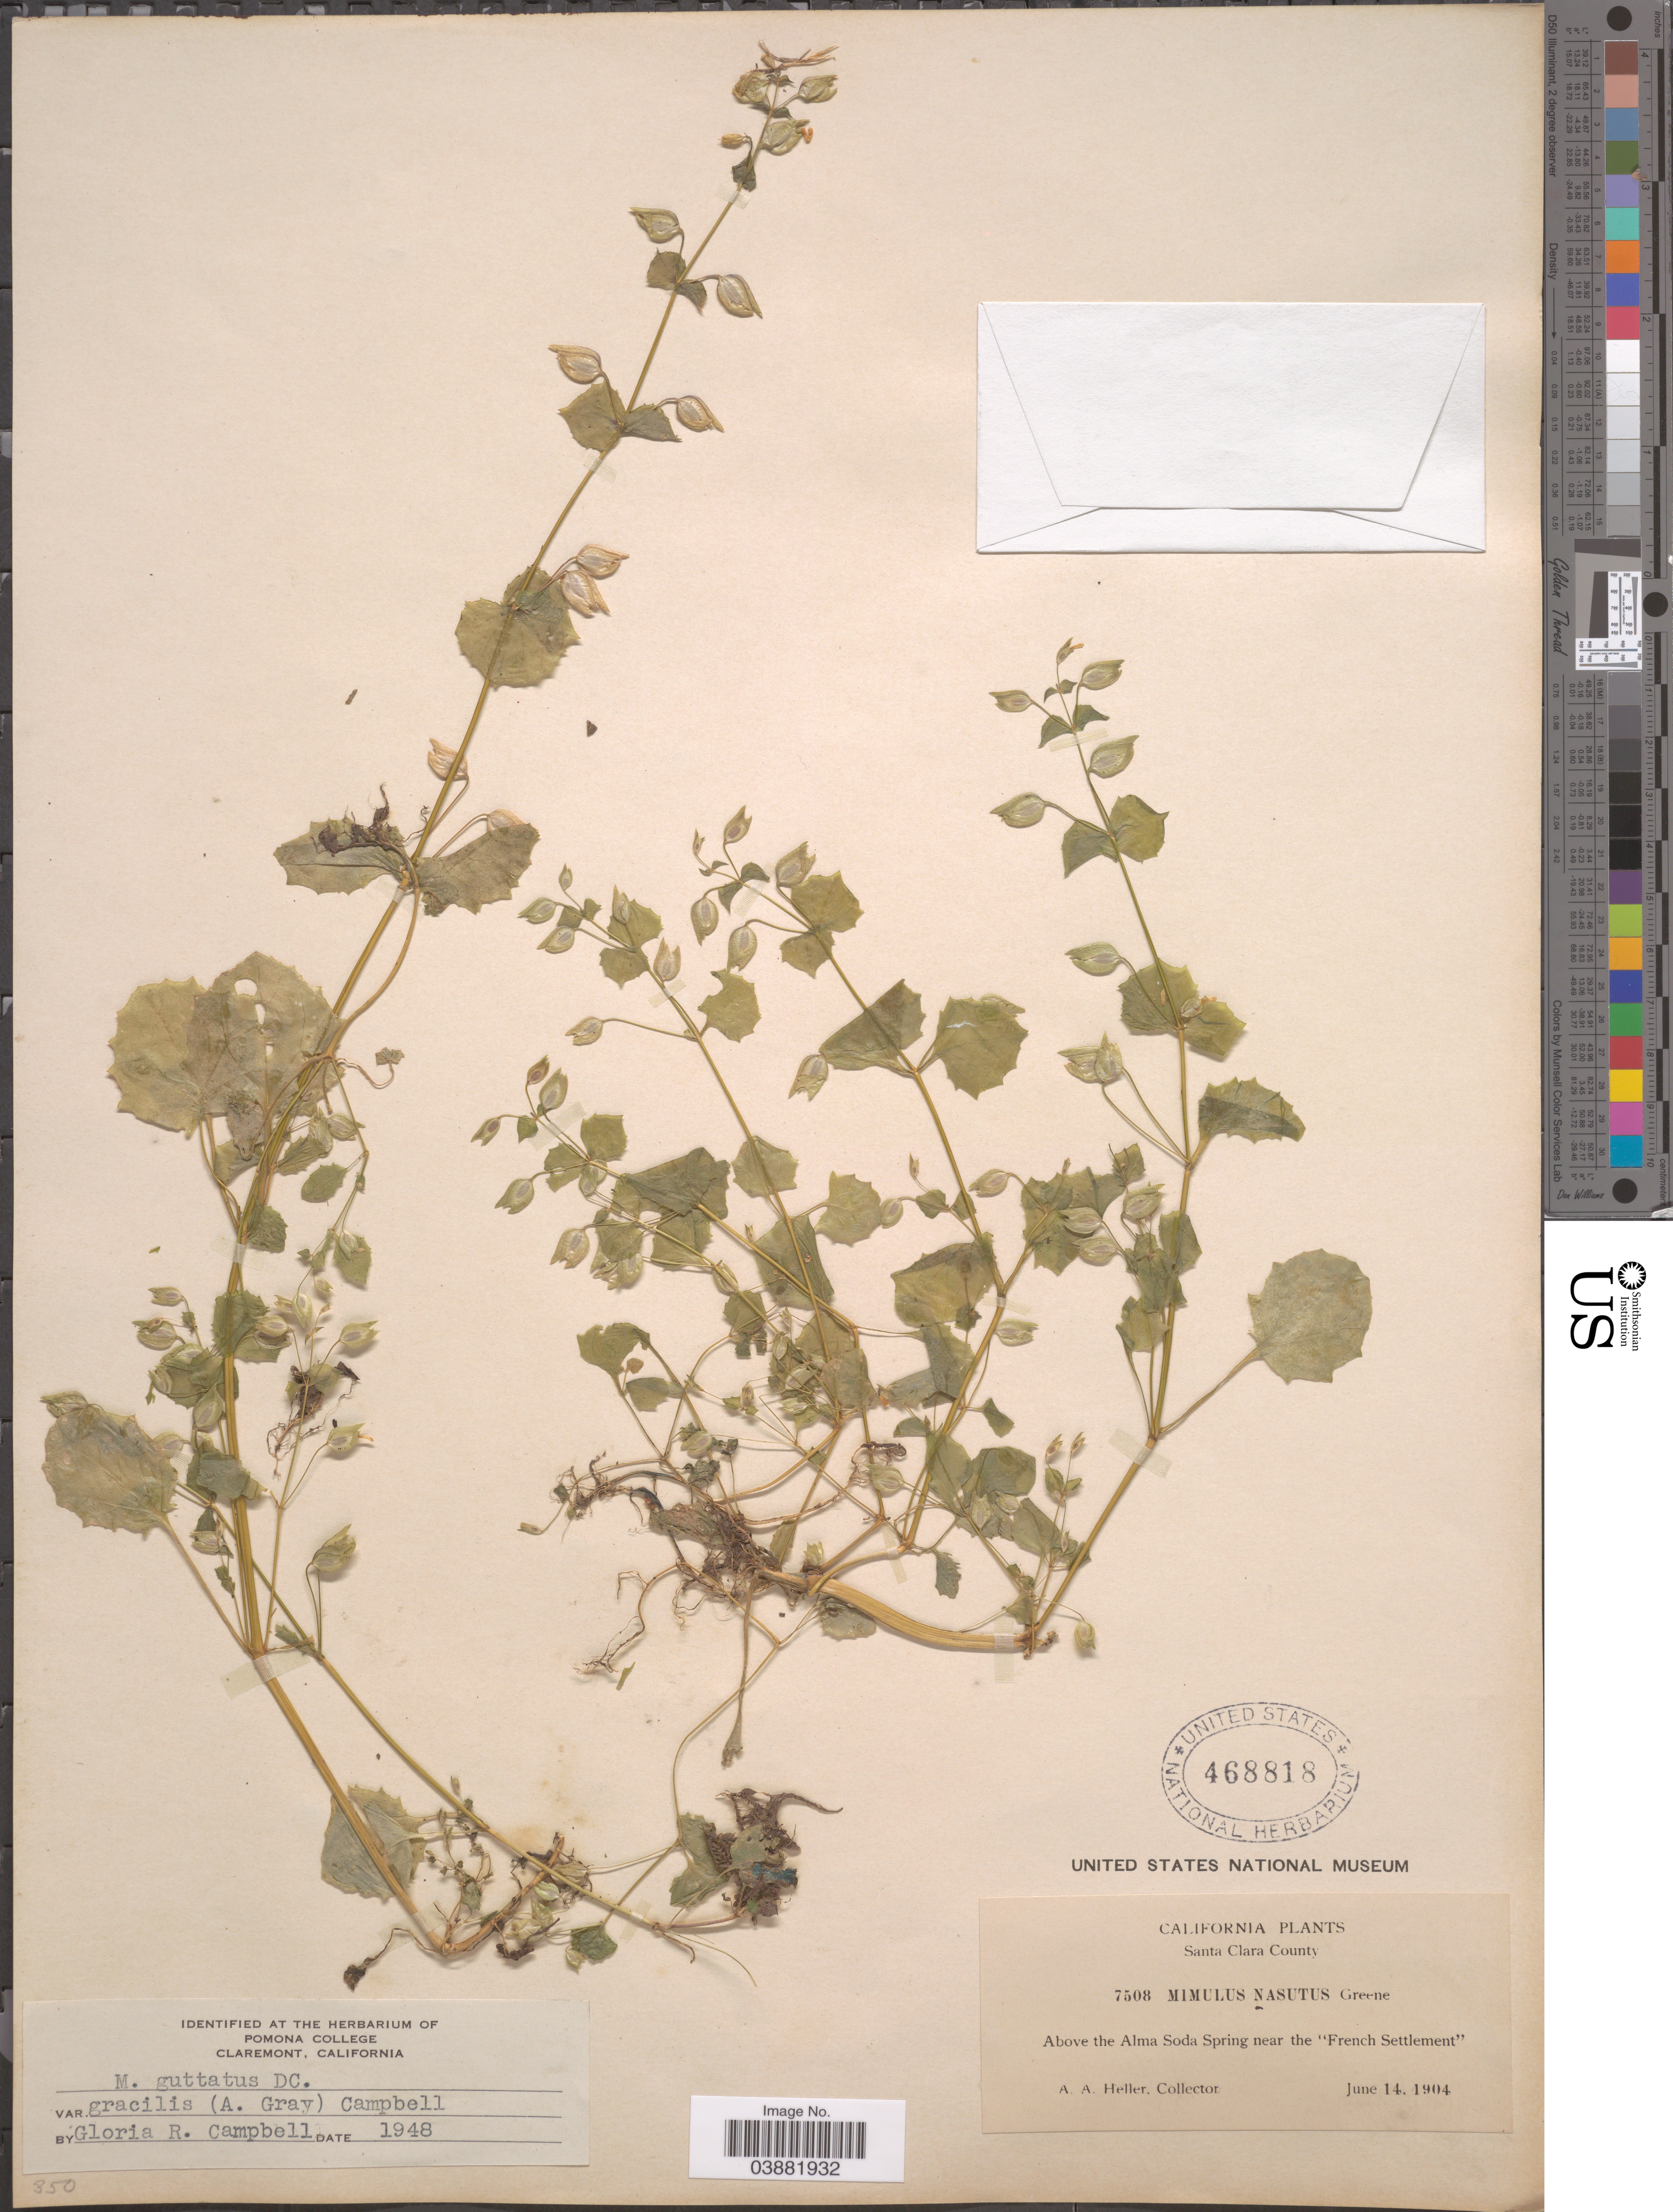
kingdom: Plantae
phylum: Tracheophyta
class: Magnoliopsida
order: Lamiales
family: Phrymaceae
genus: Mimulus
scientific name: Mimulus guttatus var. gracilis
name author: (A. Gray) G.R. Campb.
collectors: A. A. Heller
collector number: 7508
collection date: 1904-06-14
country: United States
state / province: California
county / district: Santa Clara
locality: Santa Clara County. Above the Alma Soda Spring near the "French Settlement".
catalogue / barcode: US 468818